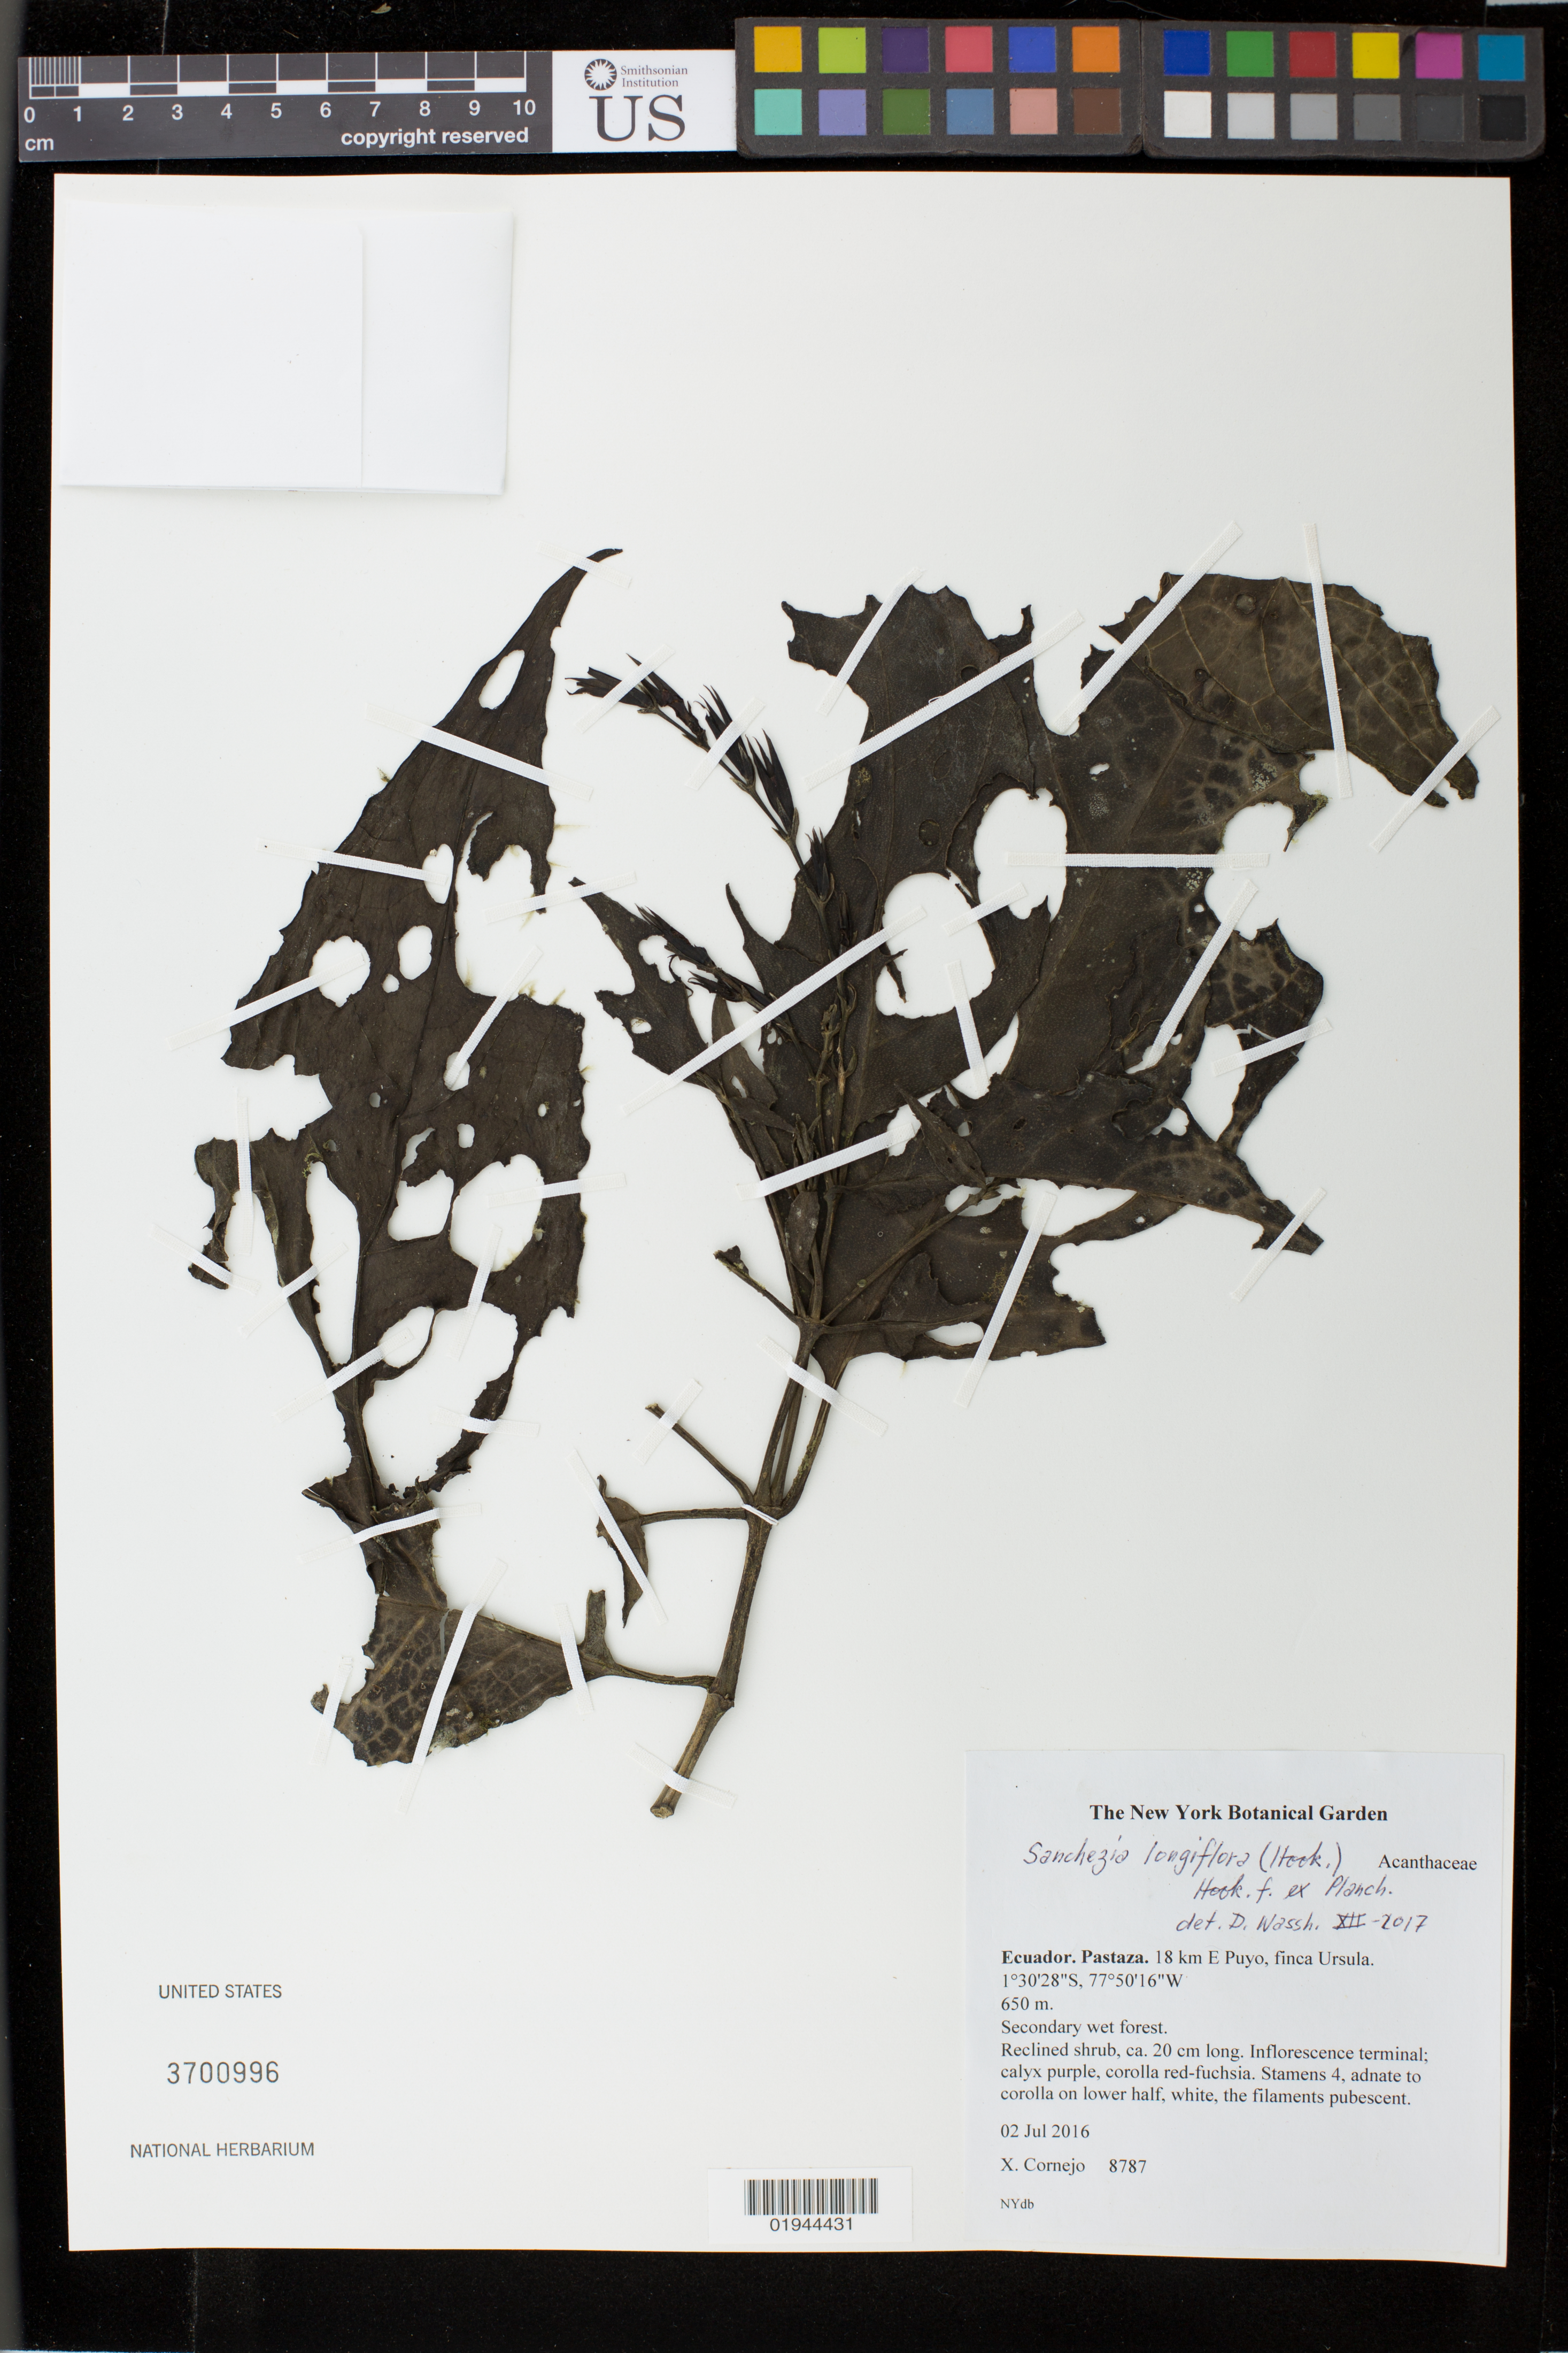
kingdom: Plantae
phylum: Tracheophyta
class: Magnoliopsida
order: Lamiales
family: Acanthaceae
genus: Sanchezia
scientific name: Sanchezia longiflora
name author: (Hook. f.) Hook. f. ex Planch.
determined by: Wasshausen, Dieter C., (BOT), Smithsonian Institution - National Museum of Natural History (UNITED STATES)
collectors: X. F. Cornejo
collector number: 8787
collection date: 2016-07-02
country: Ecuador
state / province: Pastaza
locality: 18 km E Puyo, finca Ursula.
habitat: Secondary wet forest.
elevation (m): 650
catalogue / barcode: US 3700996